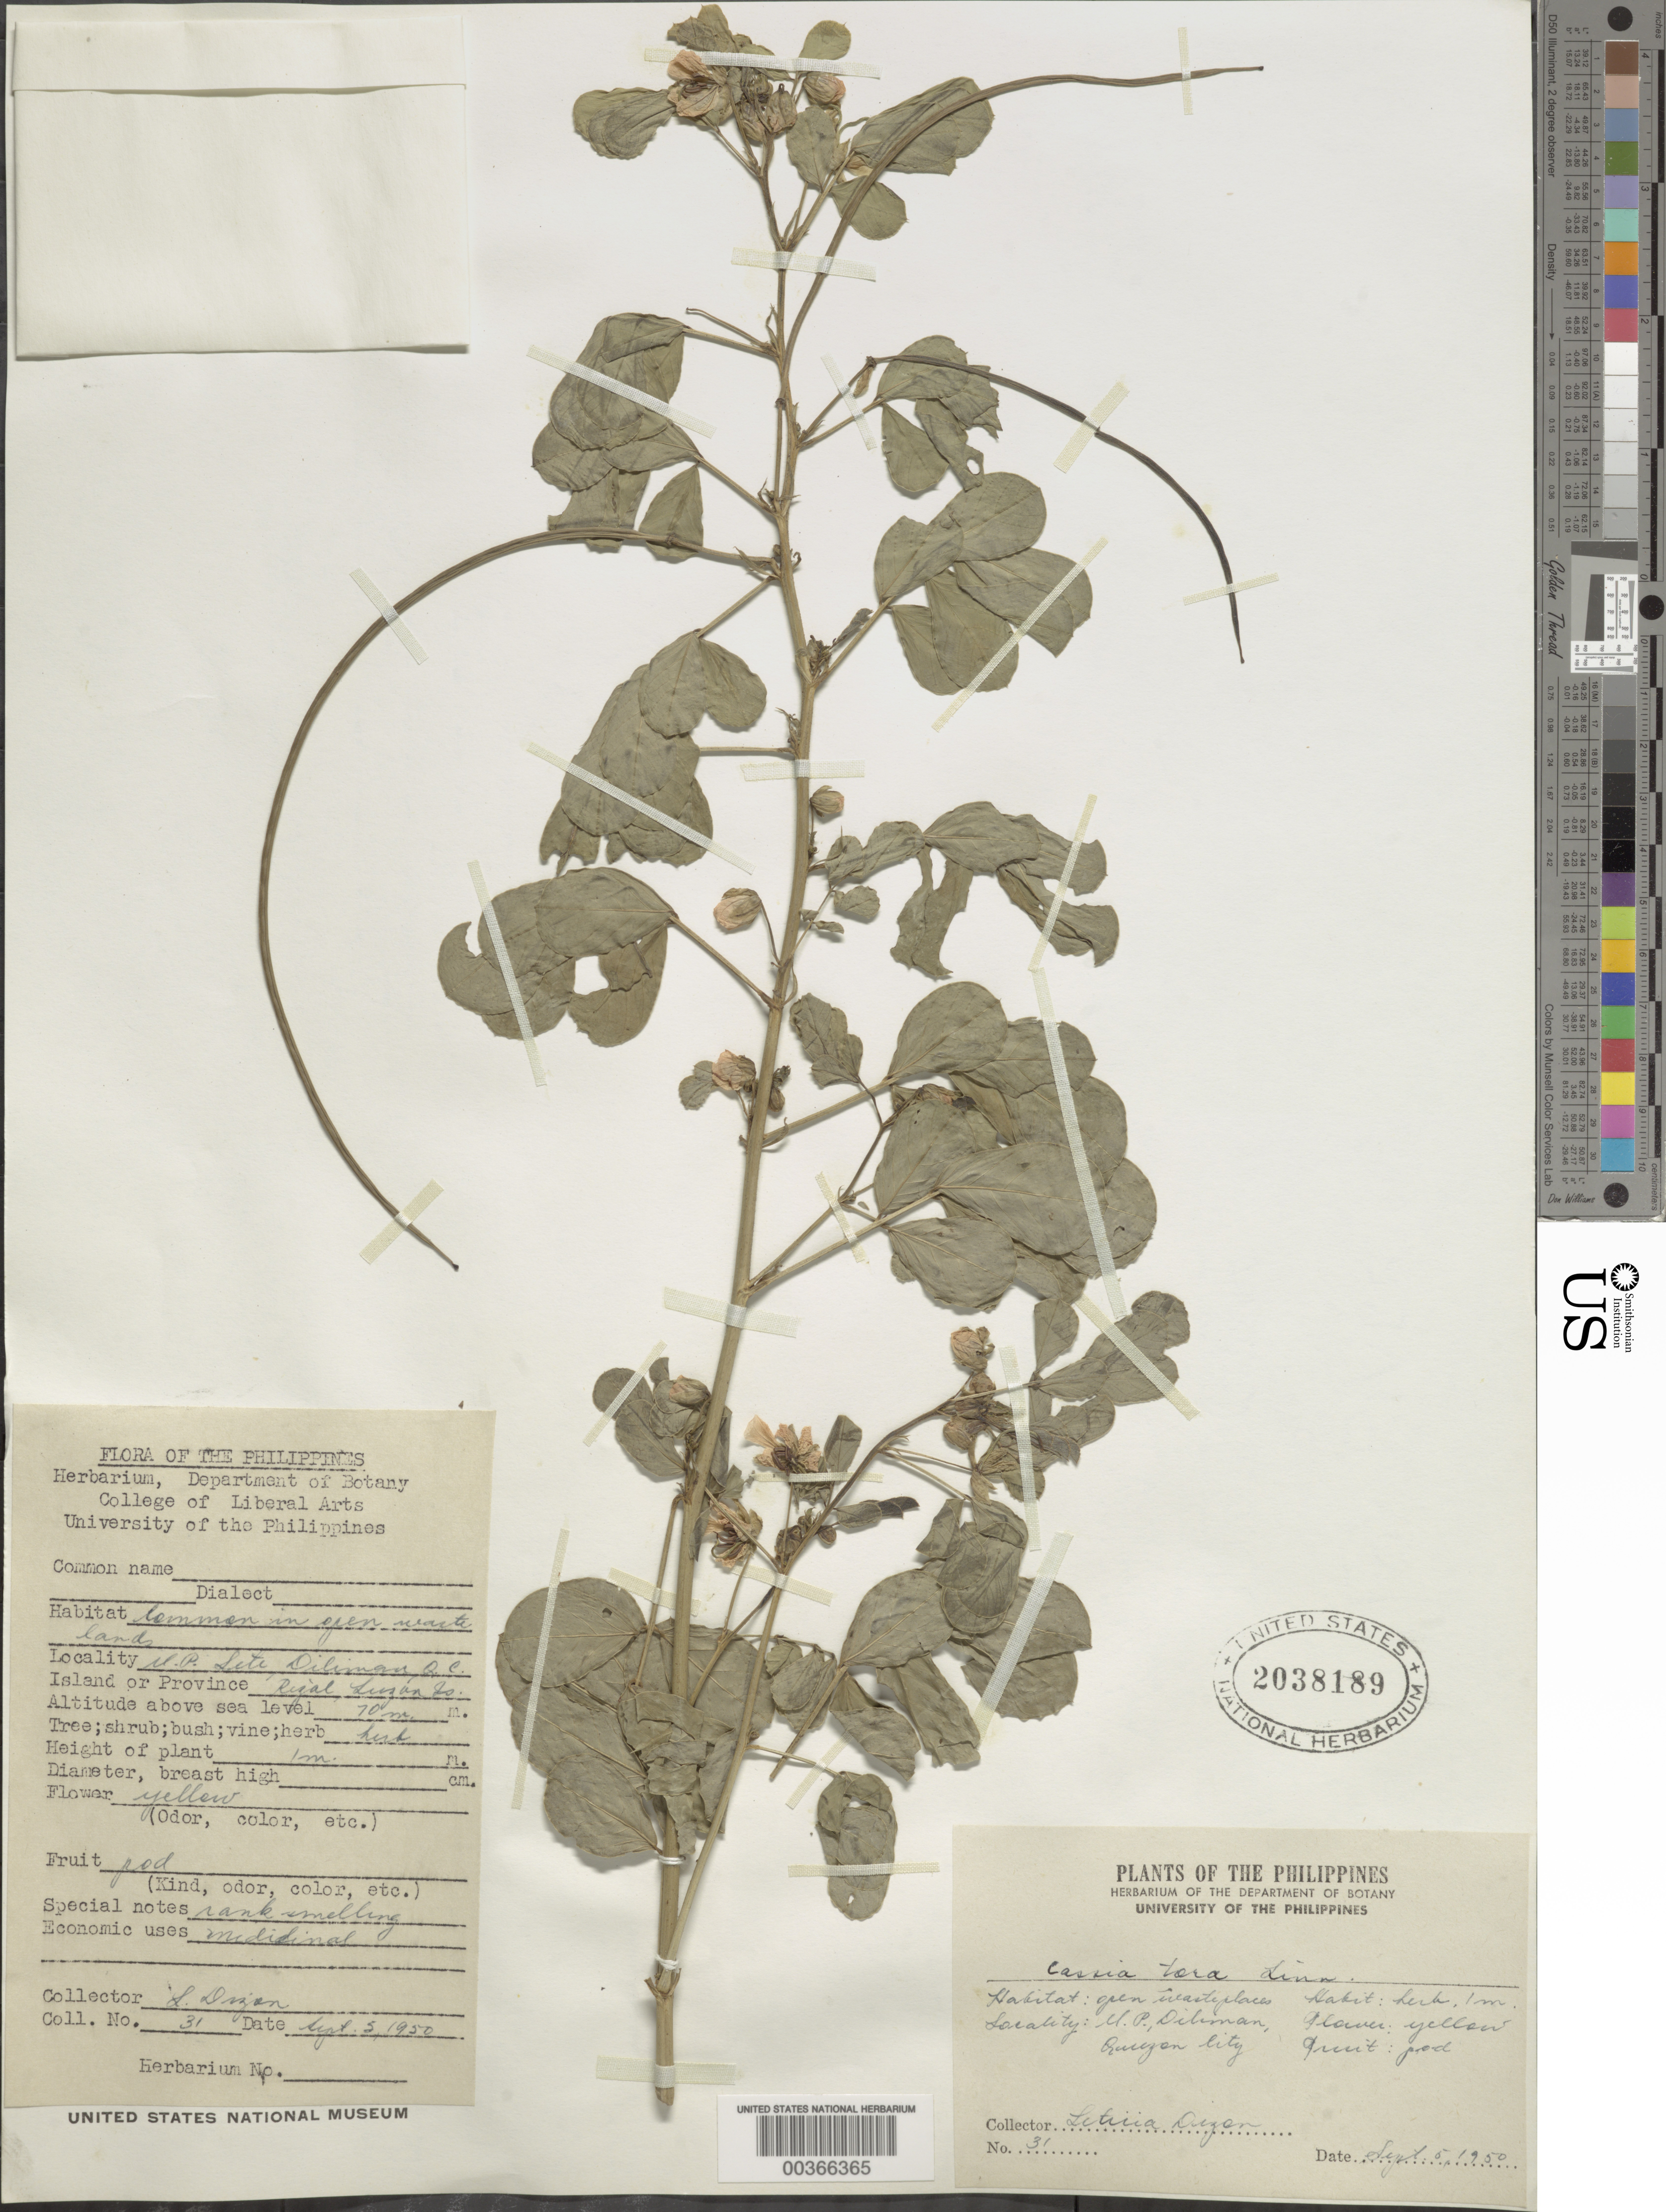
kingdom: Plantae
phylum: Tracheophyta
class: Magnoliopsida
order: Fabales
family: Fabaceae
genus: Senna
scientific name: Senna tora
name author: (L.) Roxb.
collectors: L. Dizen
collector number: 31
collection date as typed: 01 Sep 1950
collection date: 1950-09-01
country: Philippines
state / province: National Capital Region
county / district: Quezon City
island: Luzon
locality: U.p. site diliman, q.c.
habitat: In open waste lands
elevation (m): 70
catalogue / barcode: US 2038189